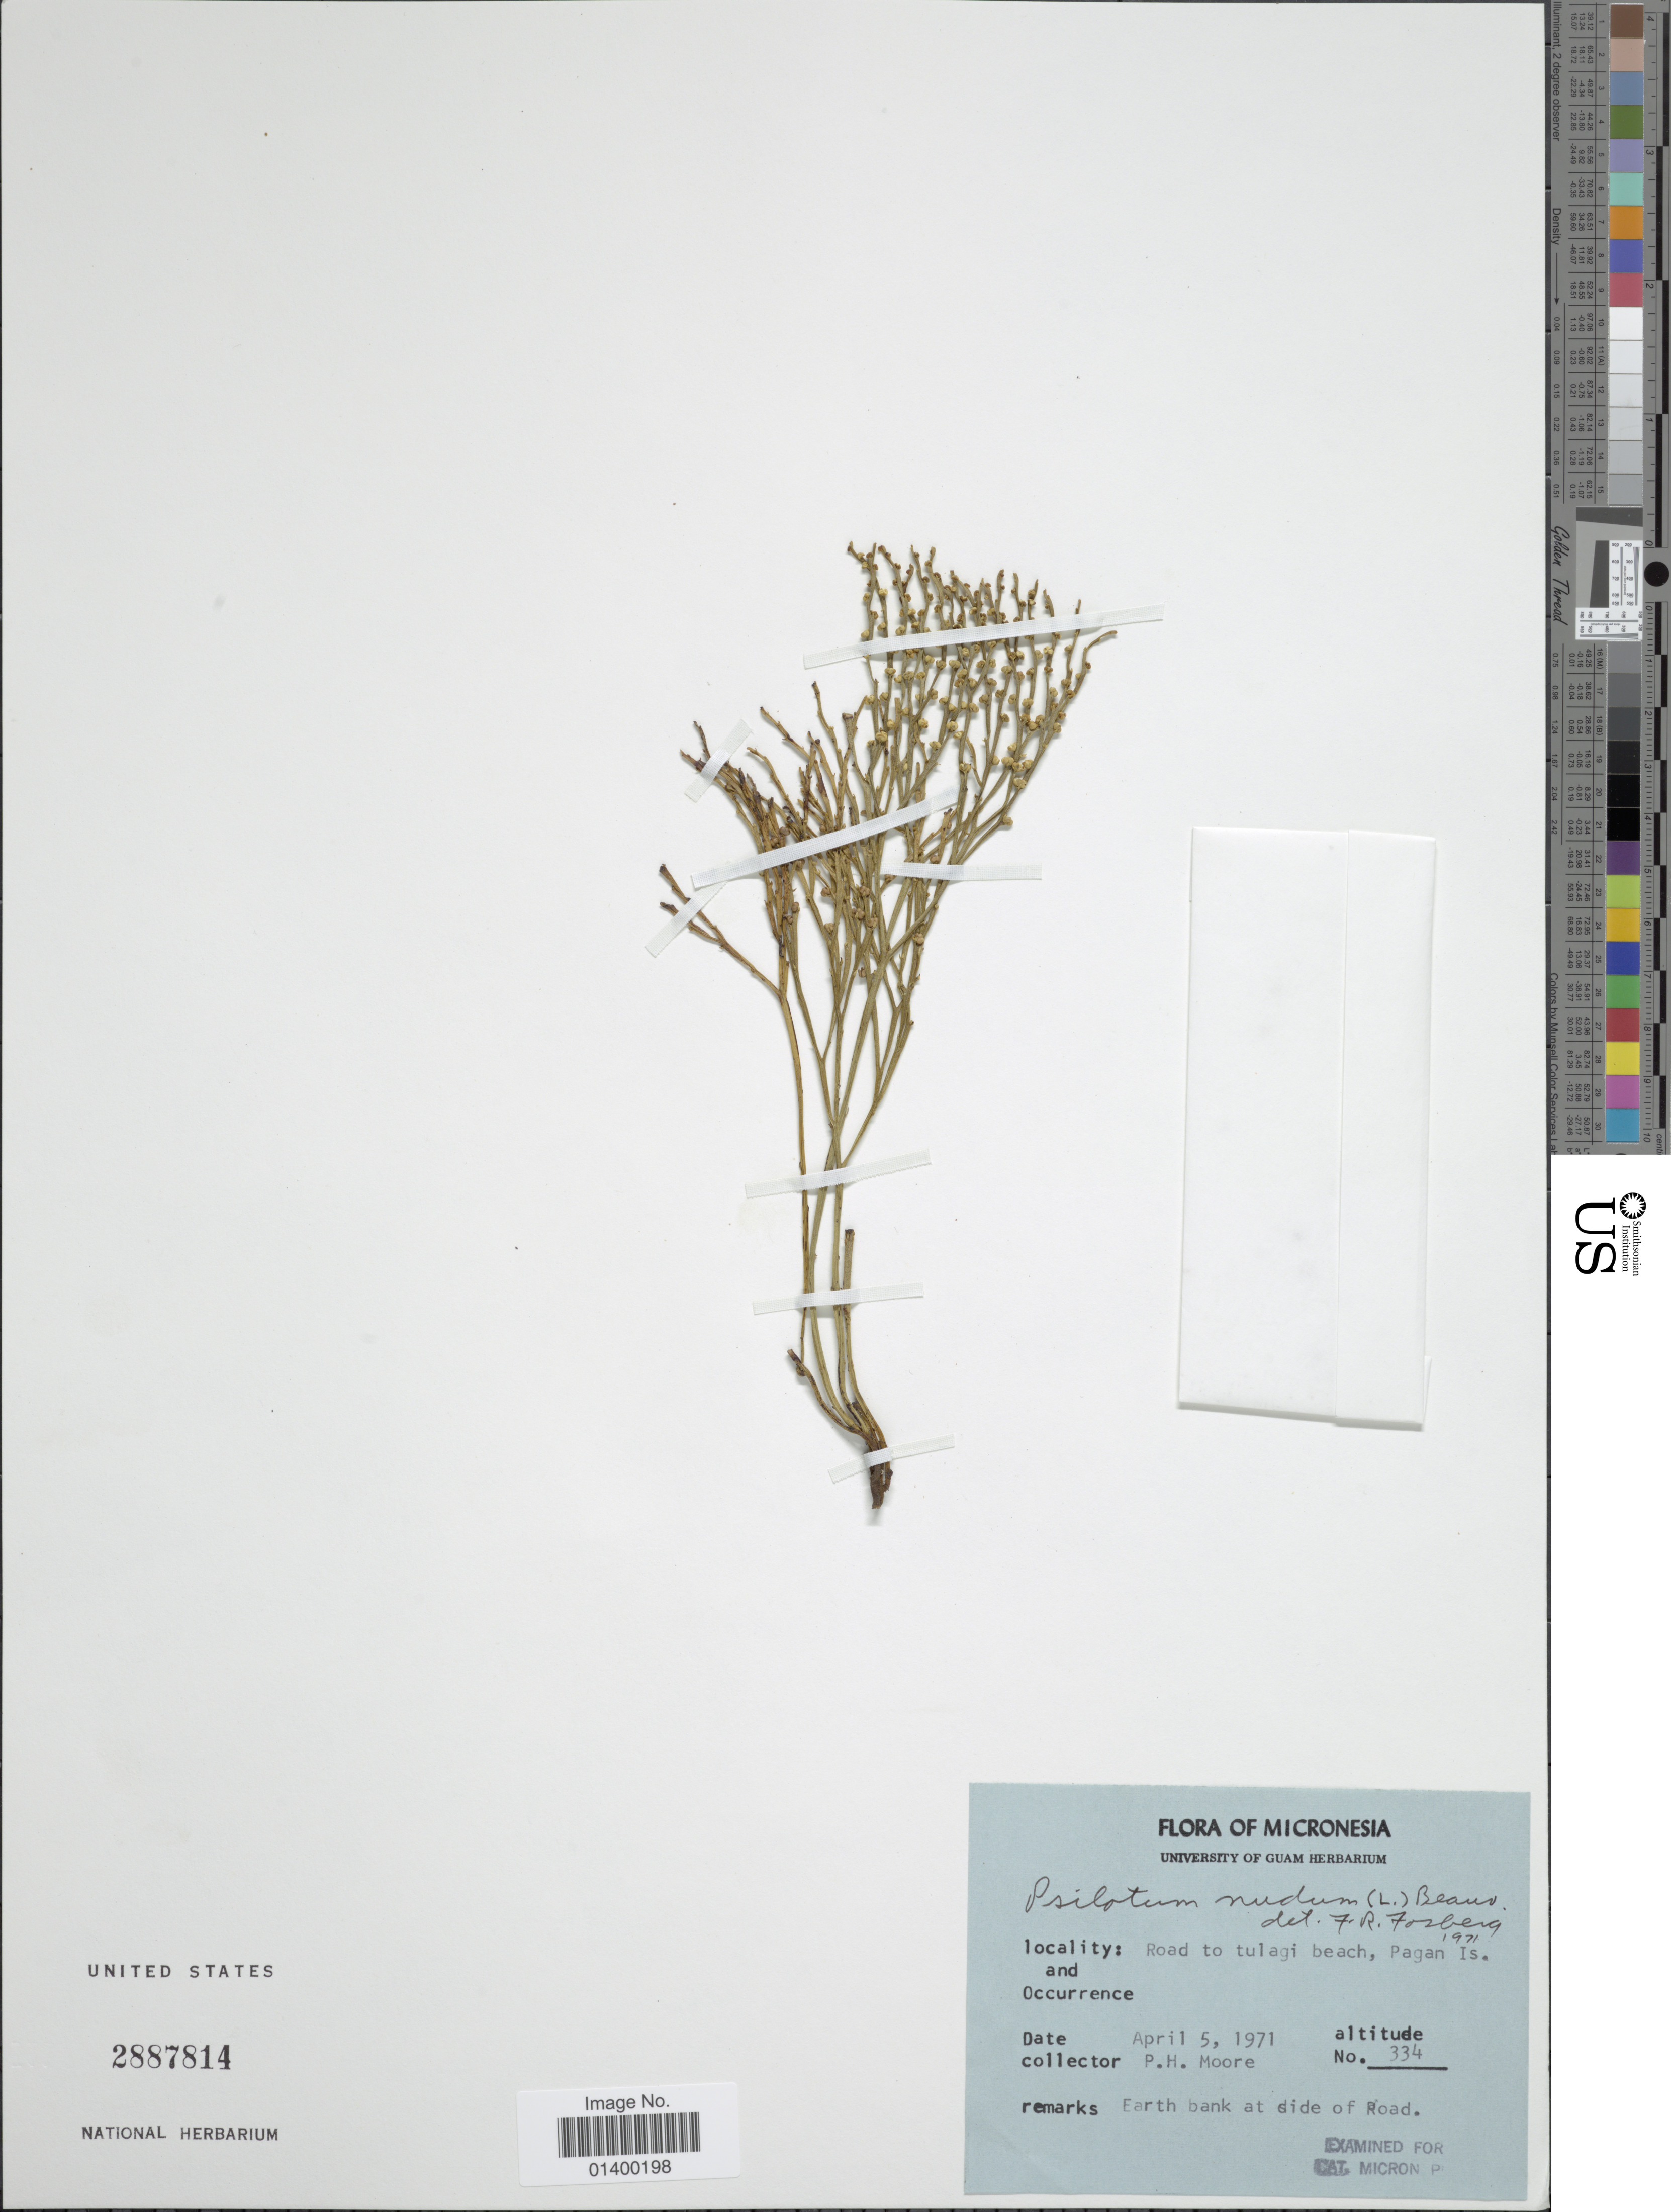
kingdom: Plantae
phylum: Tracheophyta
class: Polypodiopsida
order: Psilotales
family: Psilotaceae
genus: Psilotum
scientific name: Psilotum nudum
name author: (L.) P. Beauv.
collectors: P. H. Moore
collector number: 334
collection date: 1971-04-05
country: Northern Mariana Islands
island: Pagan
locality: Road to Tulagi beach, Pagan Is.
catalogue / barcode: US 2887814